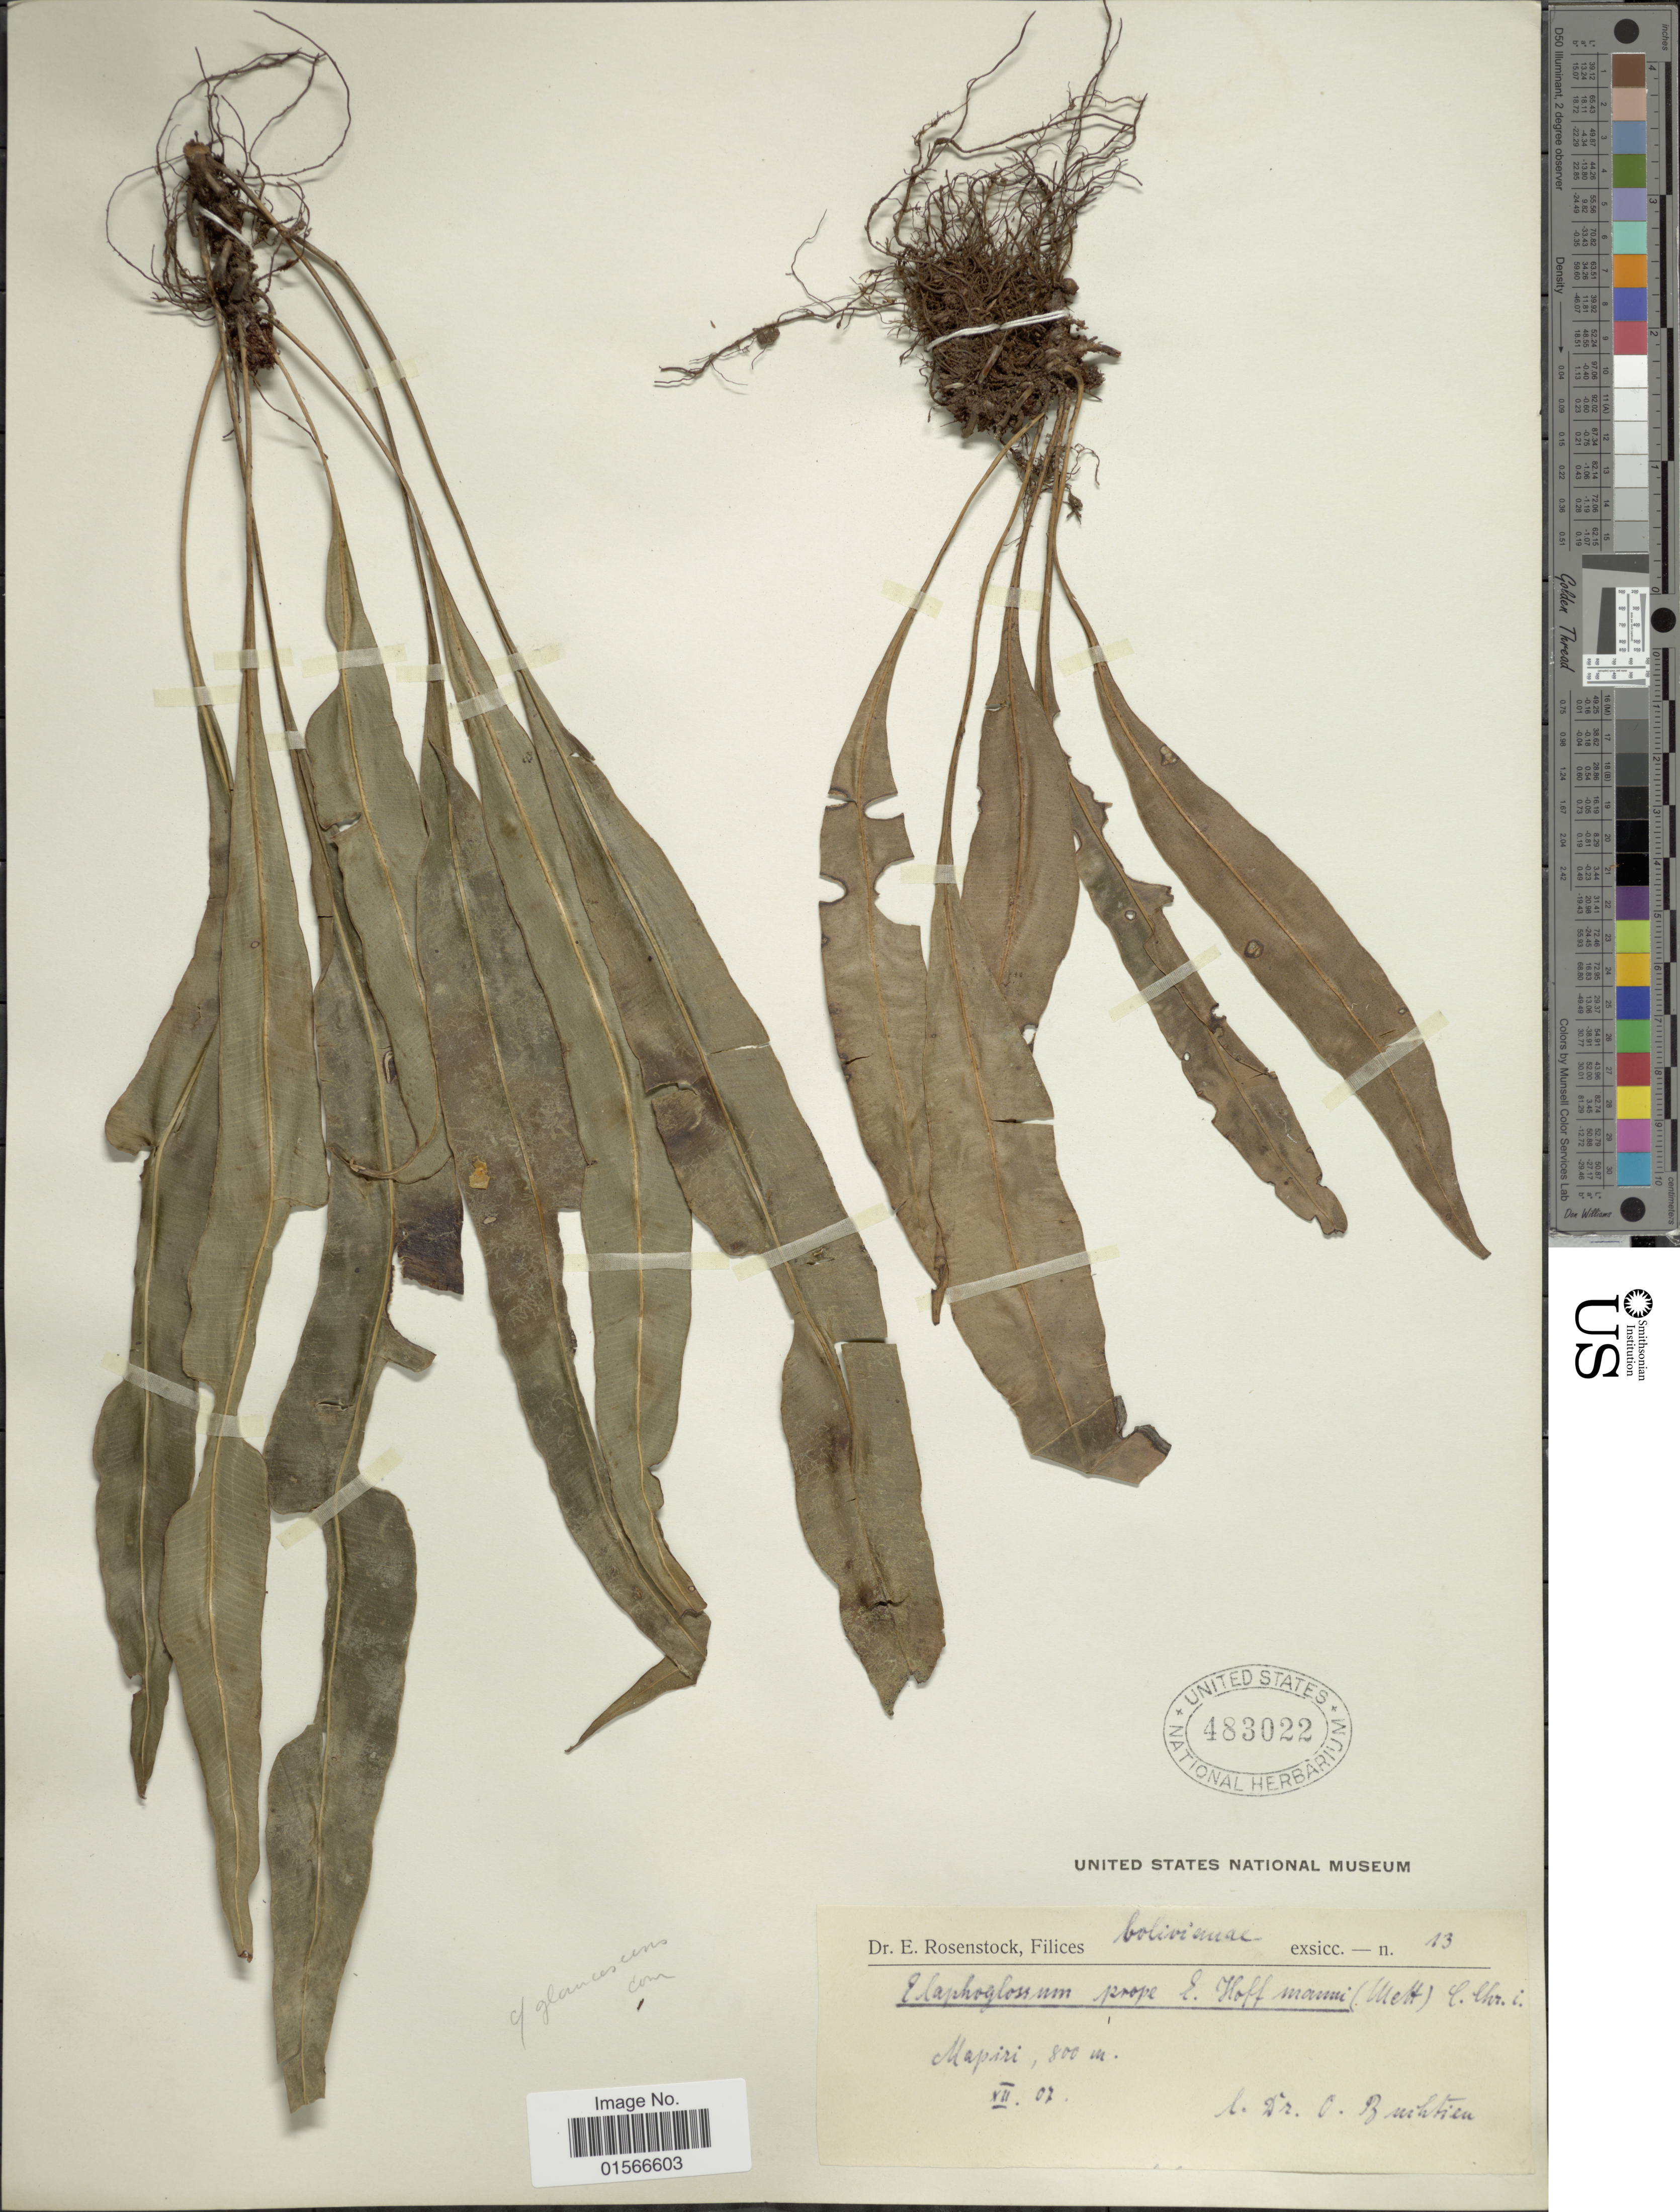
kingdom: Plantae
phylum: Tracheophyta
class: Polypodiopsida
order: Polypodiales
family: Dryopteridaceae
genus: Elaphoglossum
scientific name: Elaphoglossum glaucescens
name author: Rosenst.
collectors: O. Buchtien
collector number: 13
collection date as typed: Transcribed d/m/y: /12/7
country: Bolivia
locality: Mapiri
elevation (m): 800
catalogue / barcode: US 483022